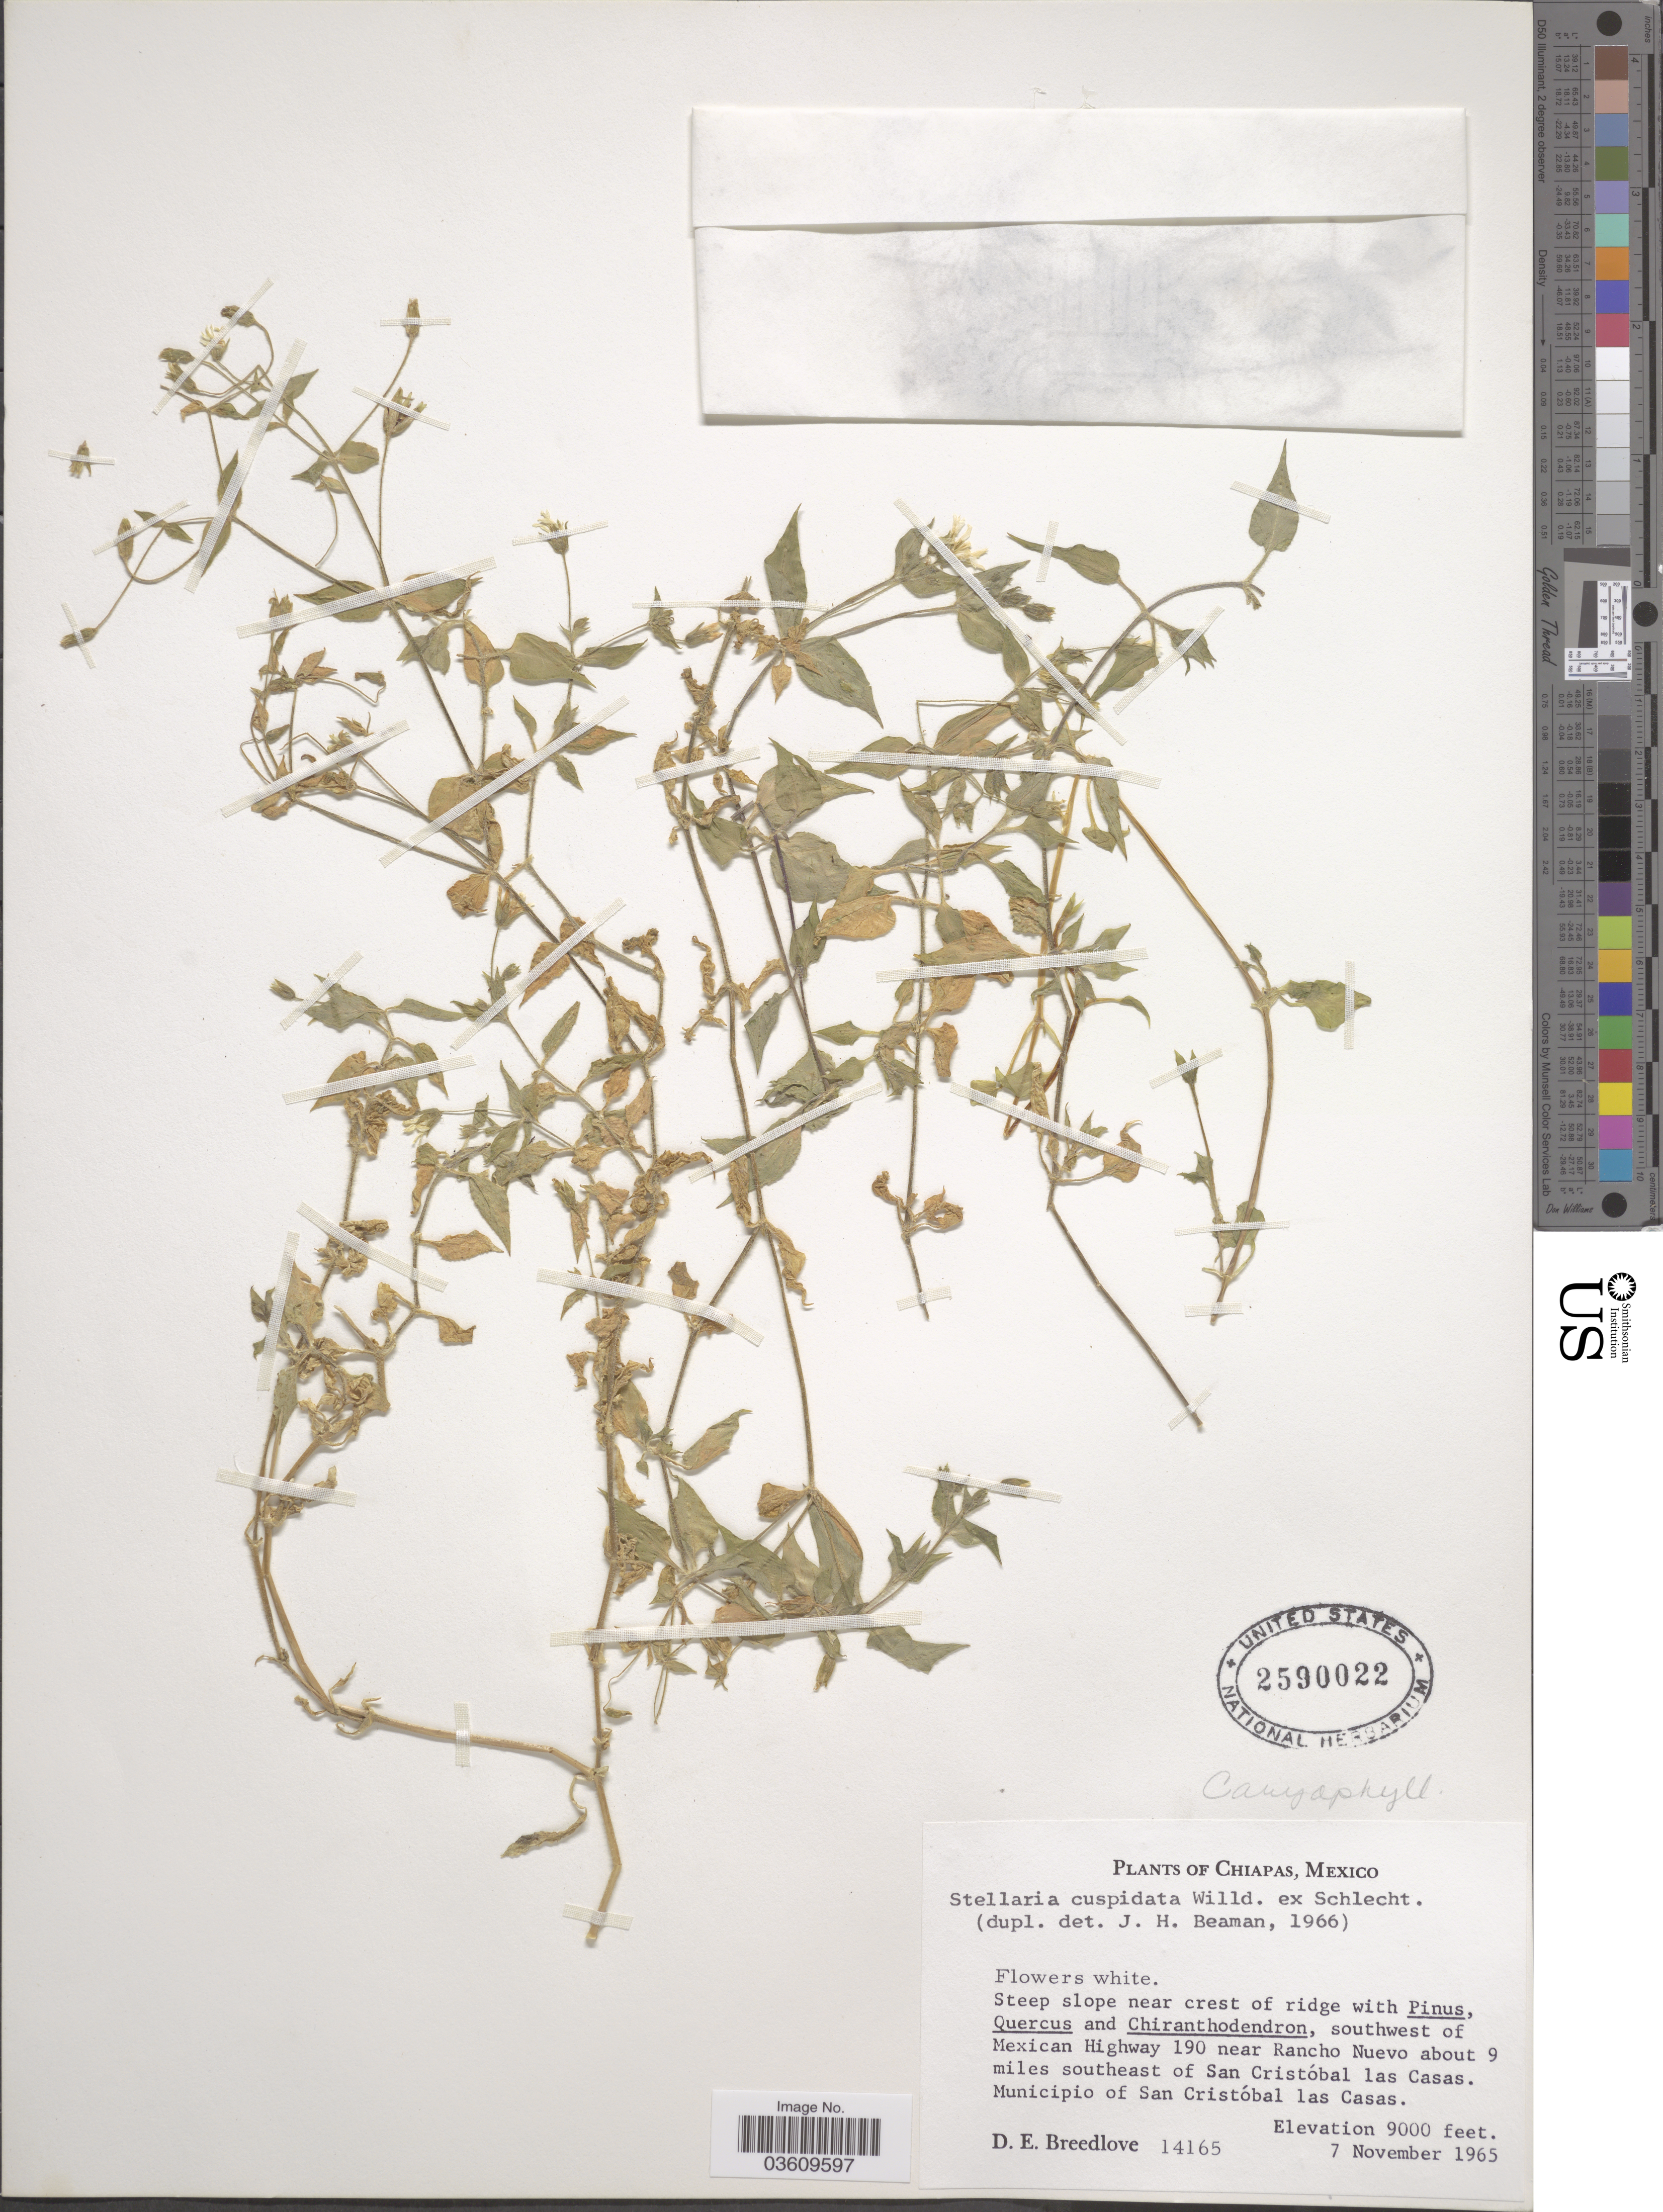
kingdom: Plantae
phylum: Tracheophyta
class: Magnoliopsida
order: Caryophyllales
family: Caryophyllaceae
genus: Stellaria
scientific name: Stellaria cuspidata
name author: Willd. ex Schltdl.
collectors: D. E. Breedlove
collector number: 14165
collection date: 1965-11-07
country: Mexico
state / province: Chiapas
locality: Southwest of Mexican Highway 190 near Rancho Nuevo about 9 miles of San Cristóbal las Casas. Municipio of San Cristóbal las Casas.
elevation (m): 2743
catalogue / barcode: US 2590022